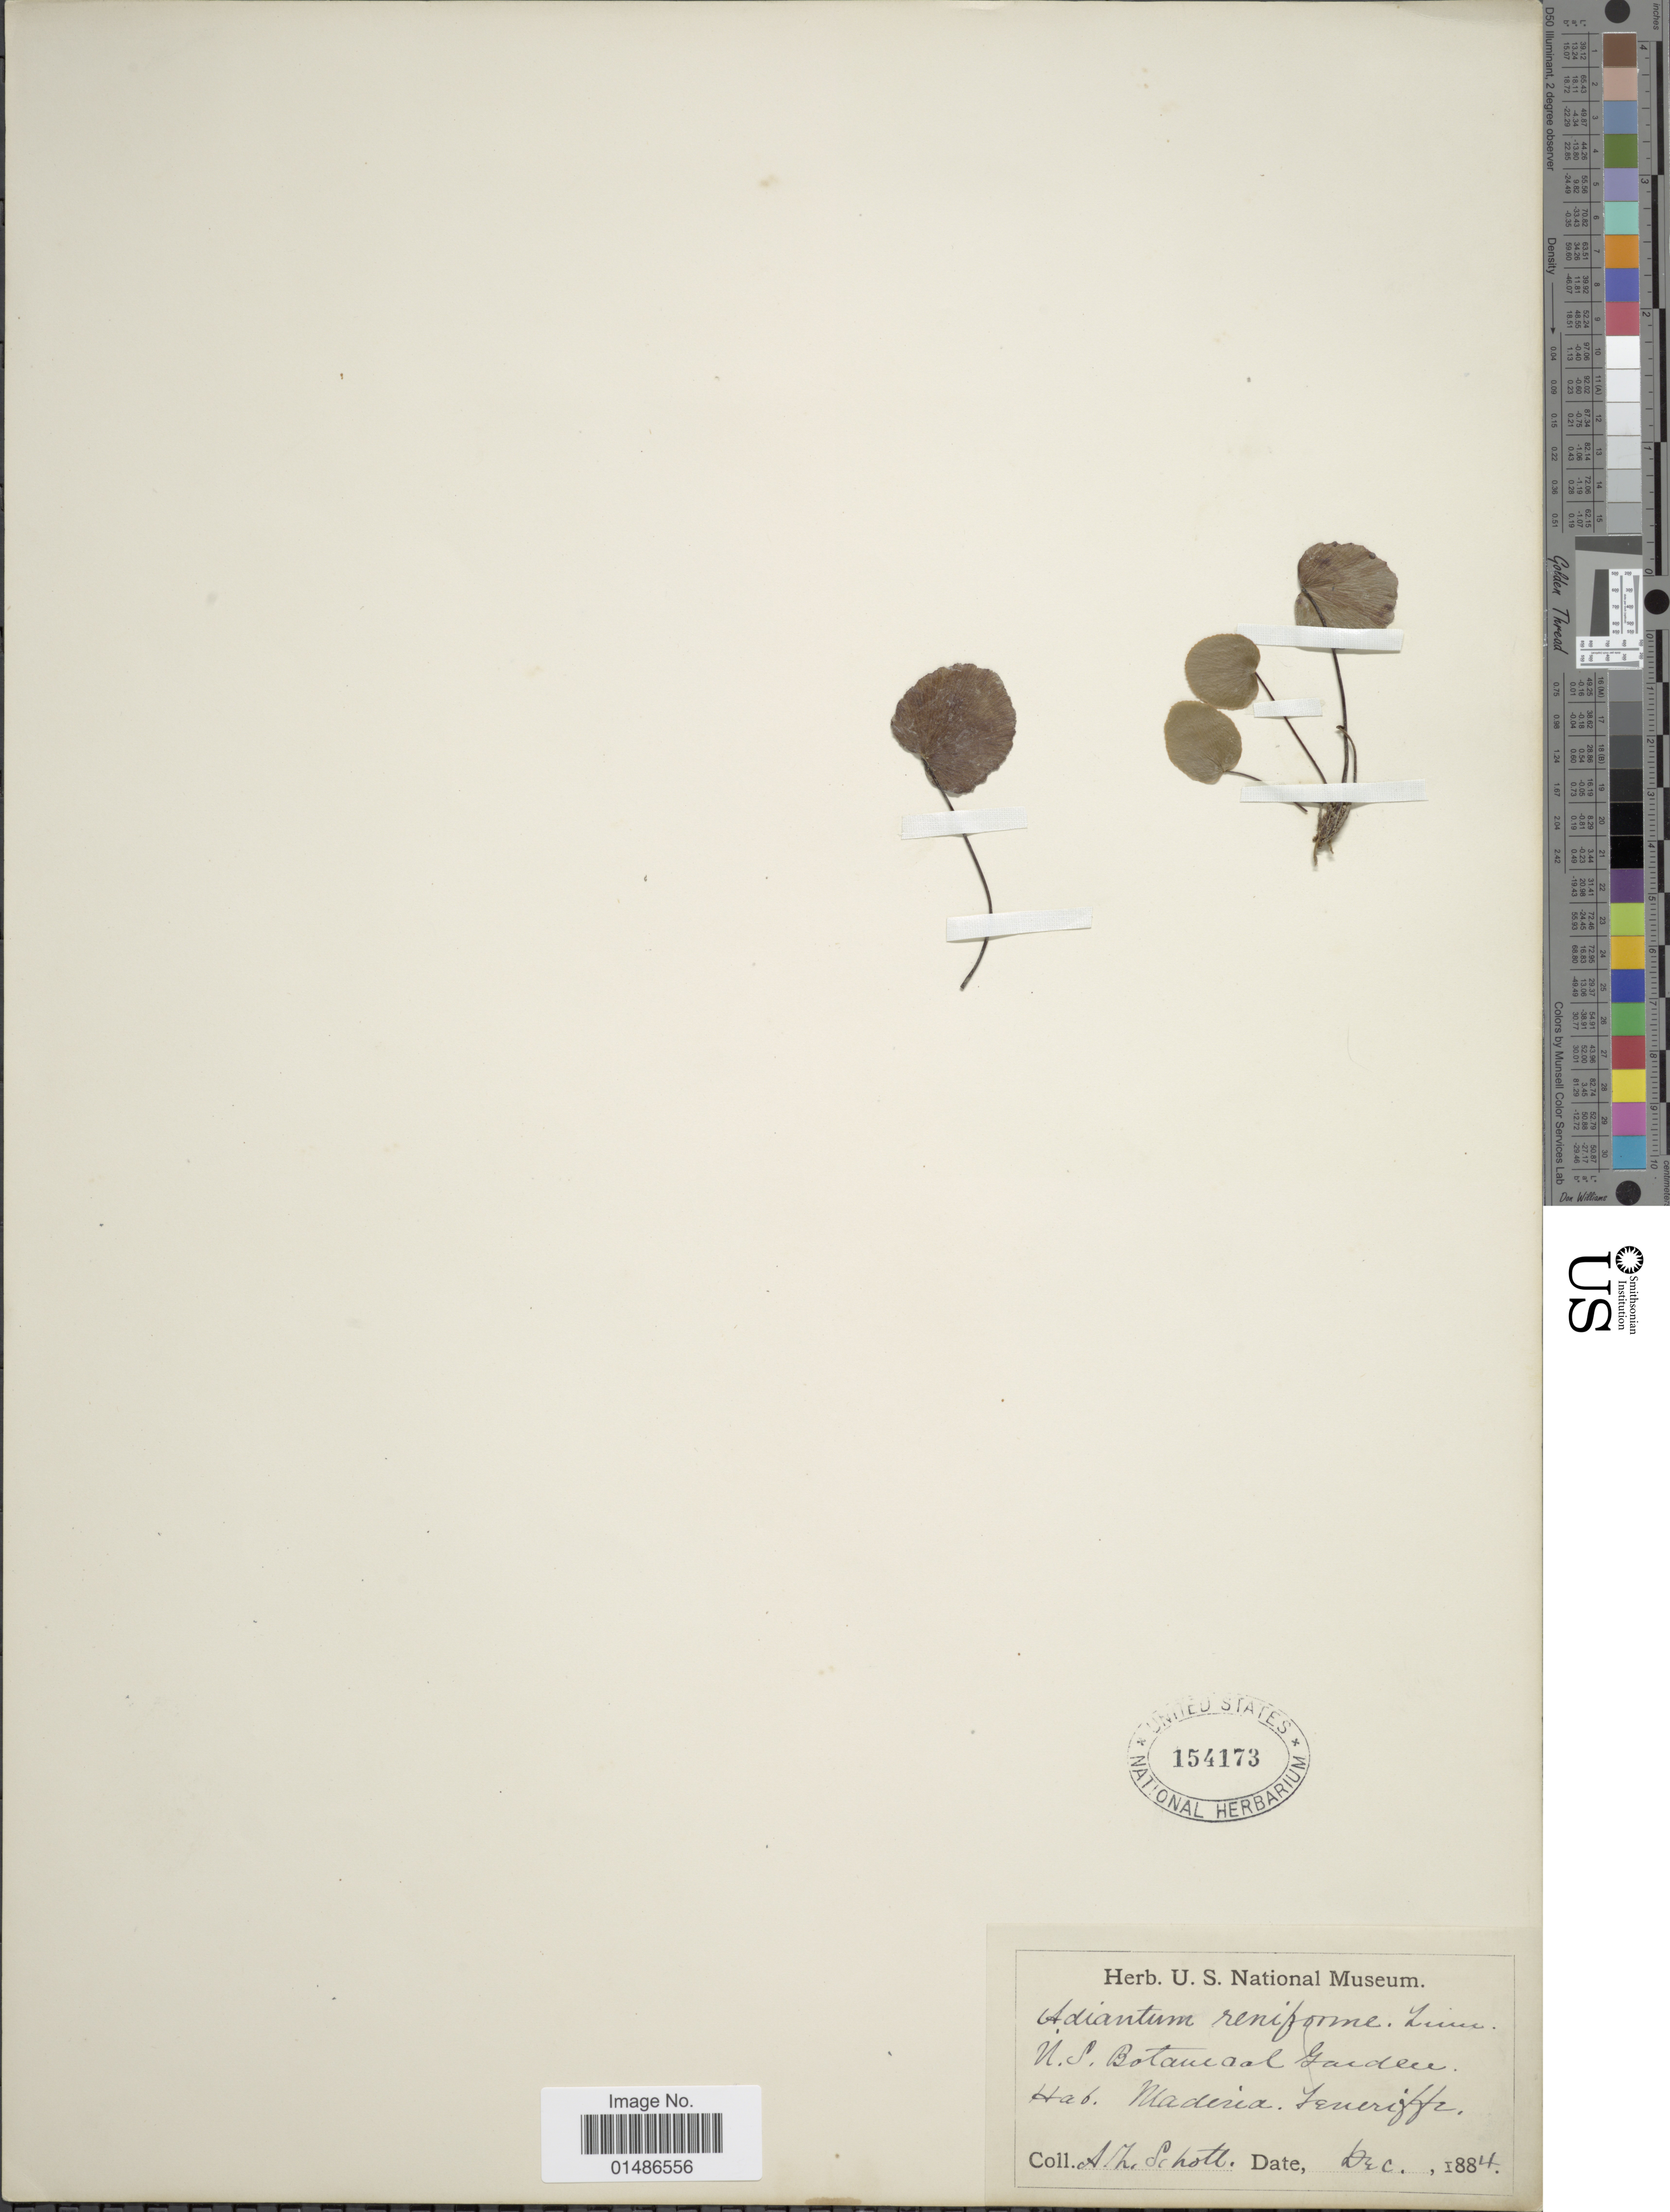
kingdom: Plantae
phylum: Tracheophyta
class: Polypodiopsida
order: Polypodiales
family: Pteridaceae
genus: Adiantum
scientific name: Adiantum reniforme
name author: L.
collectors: A. L. Schott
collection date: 1884-12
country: Spain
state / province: Canarias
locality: U.S. Botanical Garden.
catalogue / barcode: US 154173